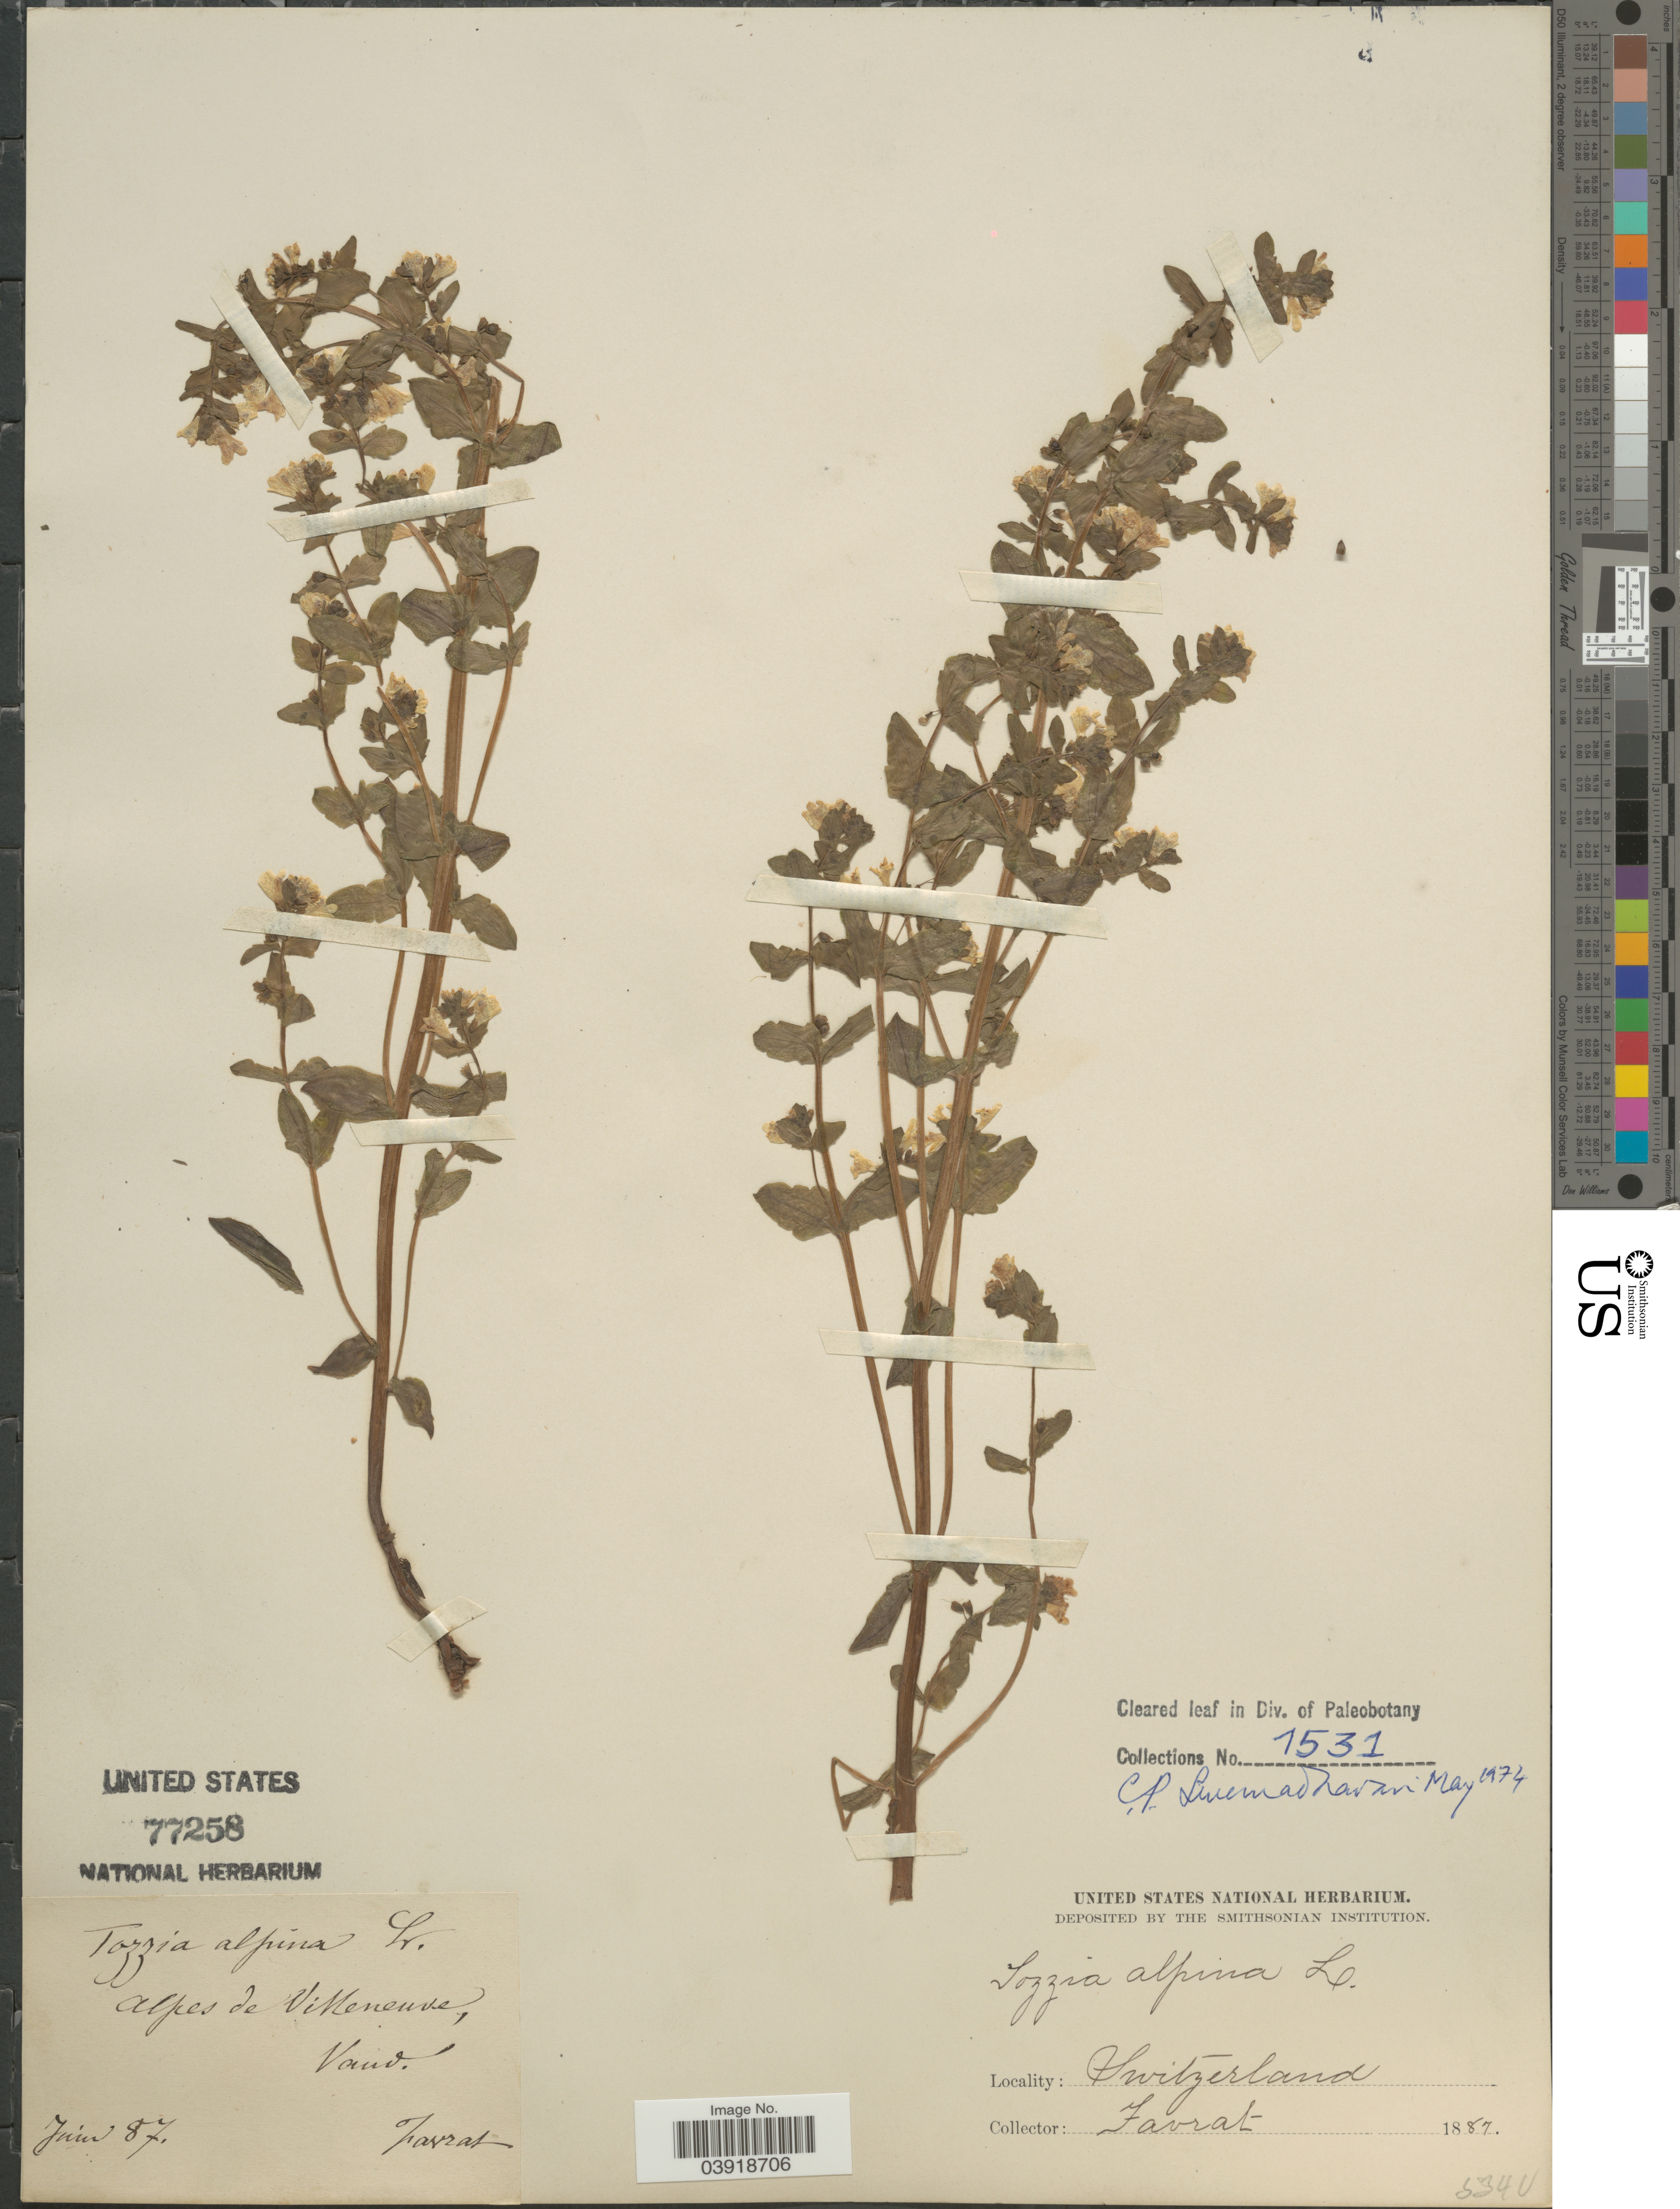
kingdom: Plantae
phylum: Tracheophyta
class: Magnoliopsida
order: Lamiales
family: Orobanchaceae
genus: Tozzia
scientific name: Tozzia alpina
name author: L.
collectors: L. Favrat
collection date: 1887-06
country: Switzerland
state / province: Vaud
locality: Alpes de Villeneuve.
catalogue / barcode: US 77258